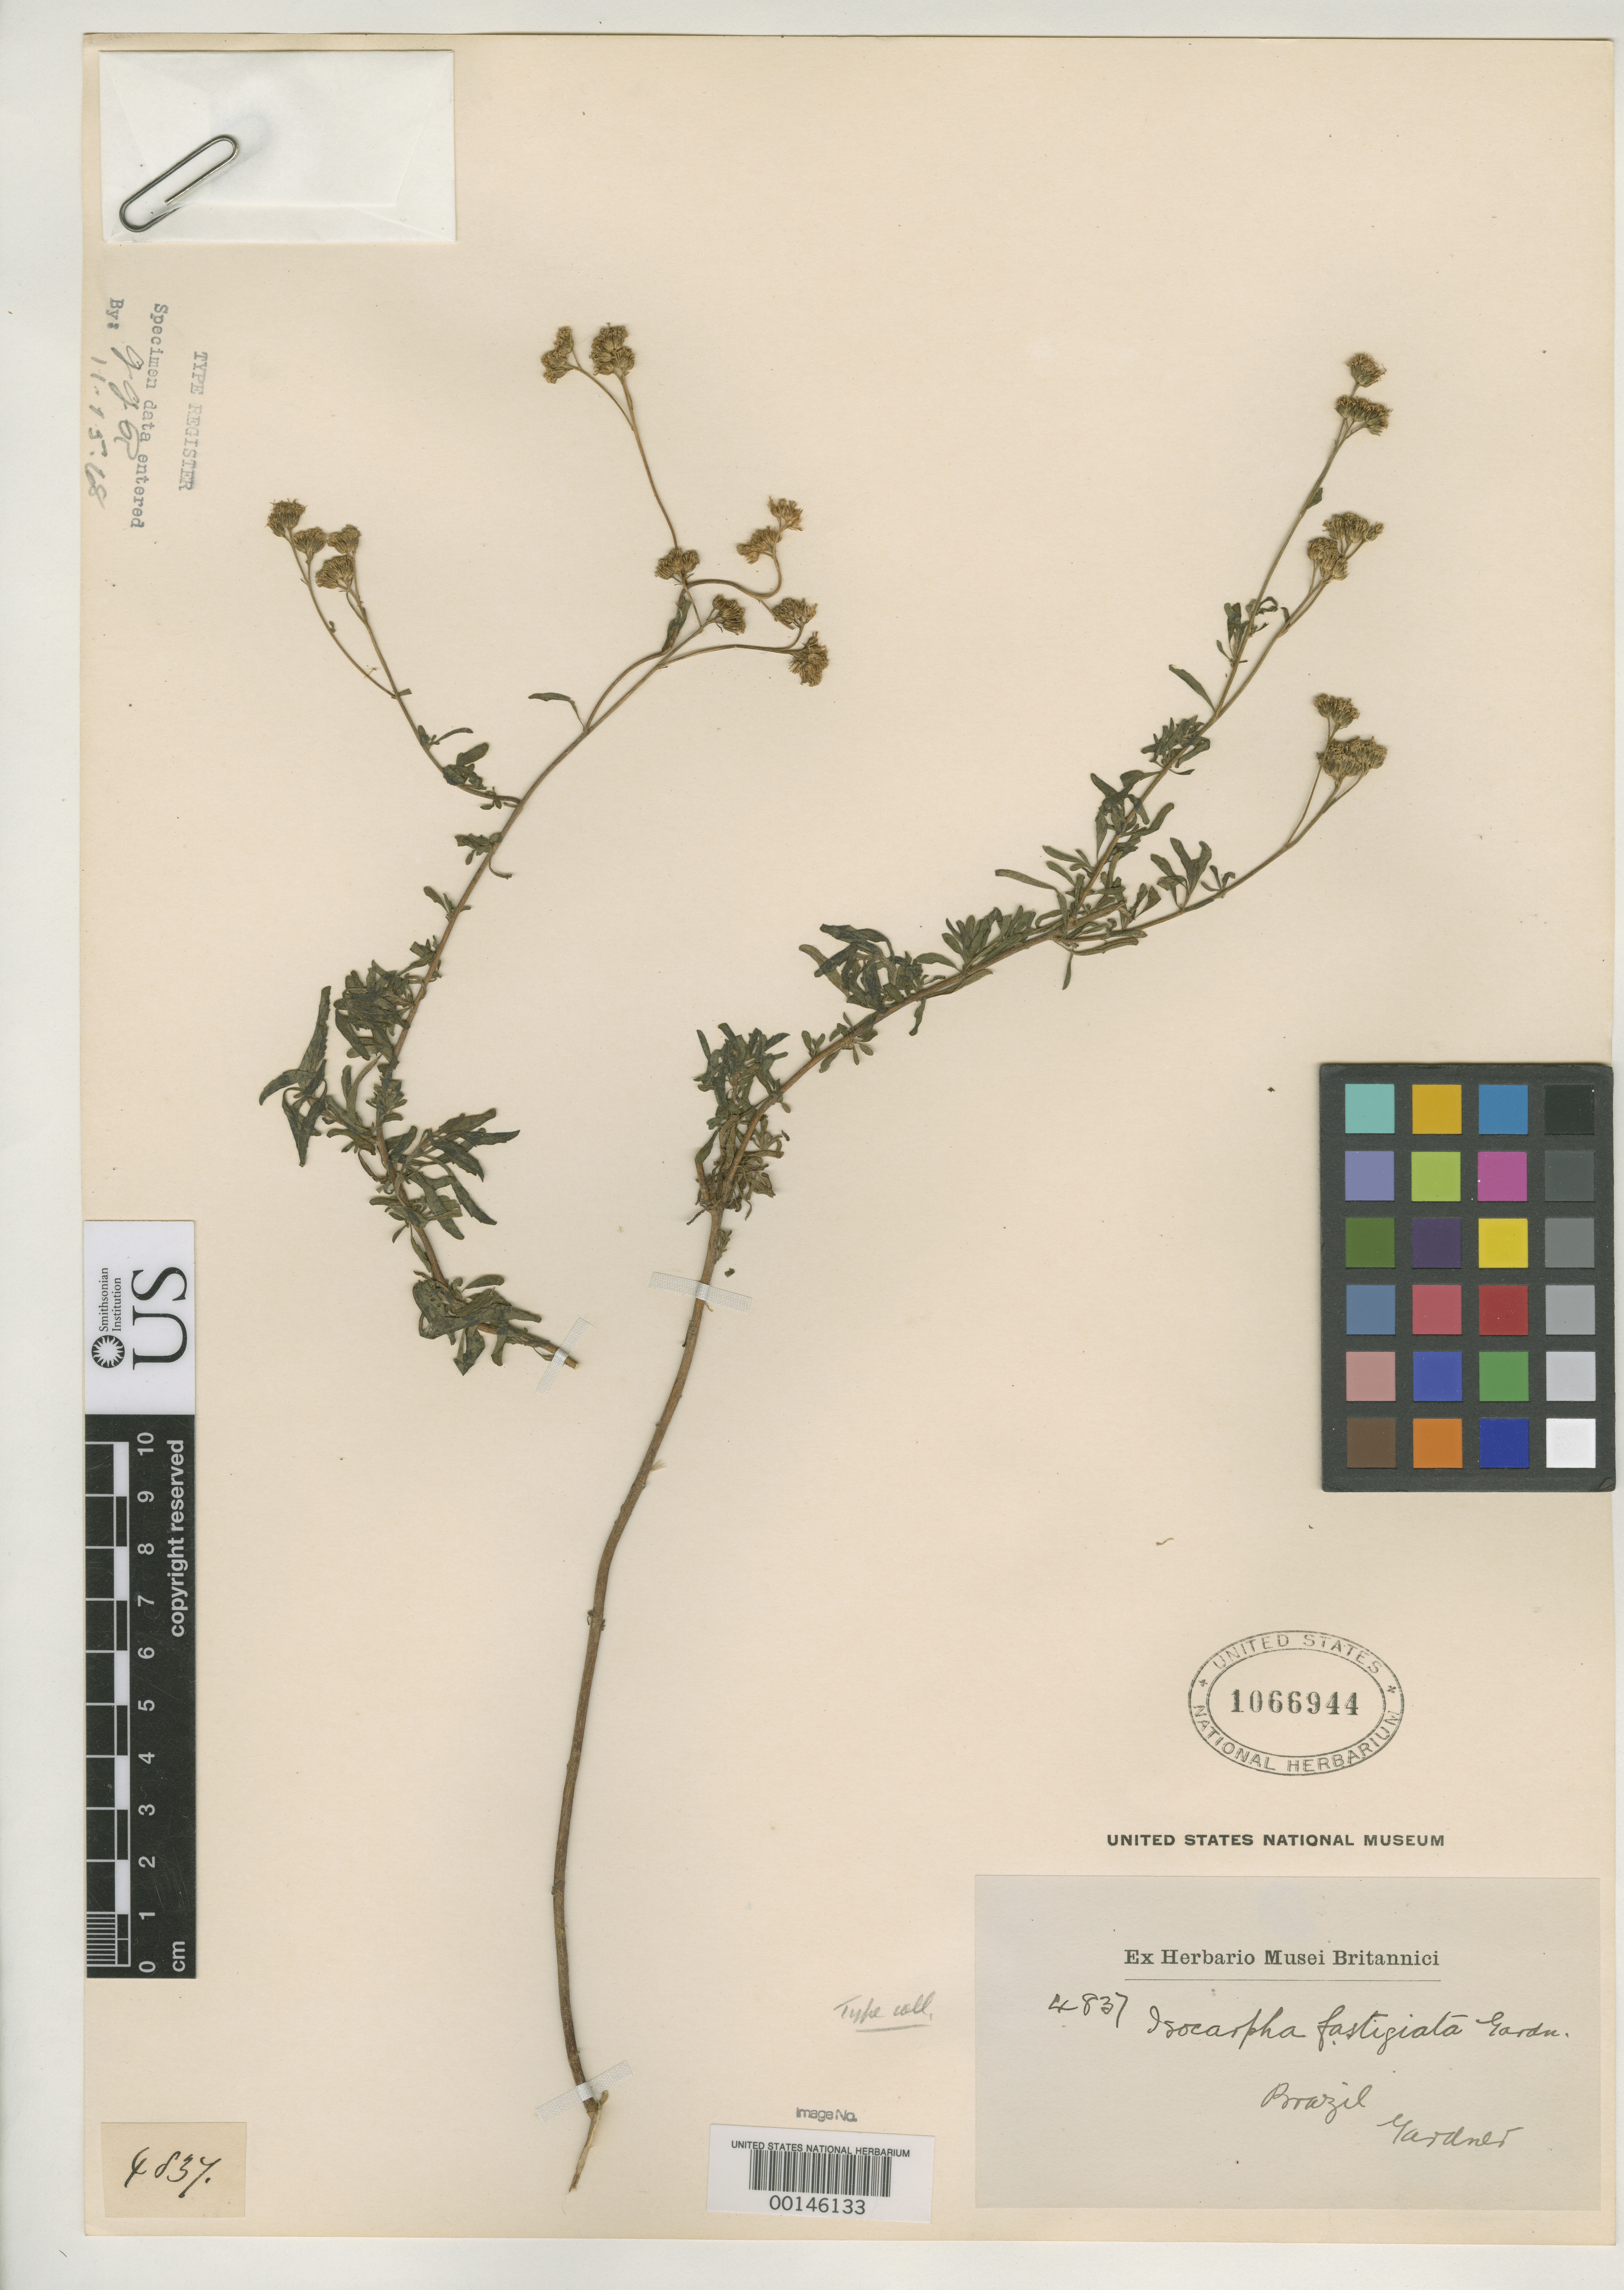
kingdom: Plantae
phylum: Tracheophyta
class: Magnoliopsida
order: Asterales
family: Asteraceae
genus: Isocarpha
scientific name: Isocarpha fastigiata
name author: Gardner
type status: Isotype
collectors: G. Gardner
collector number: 4837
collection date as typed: Mar 1839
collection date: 1839-03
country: Brazil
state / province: Minas Gerais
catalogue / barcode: US 1066944